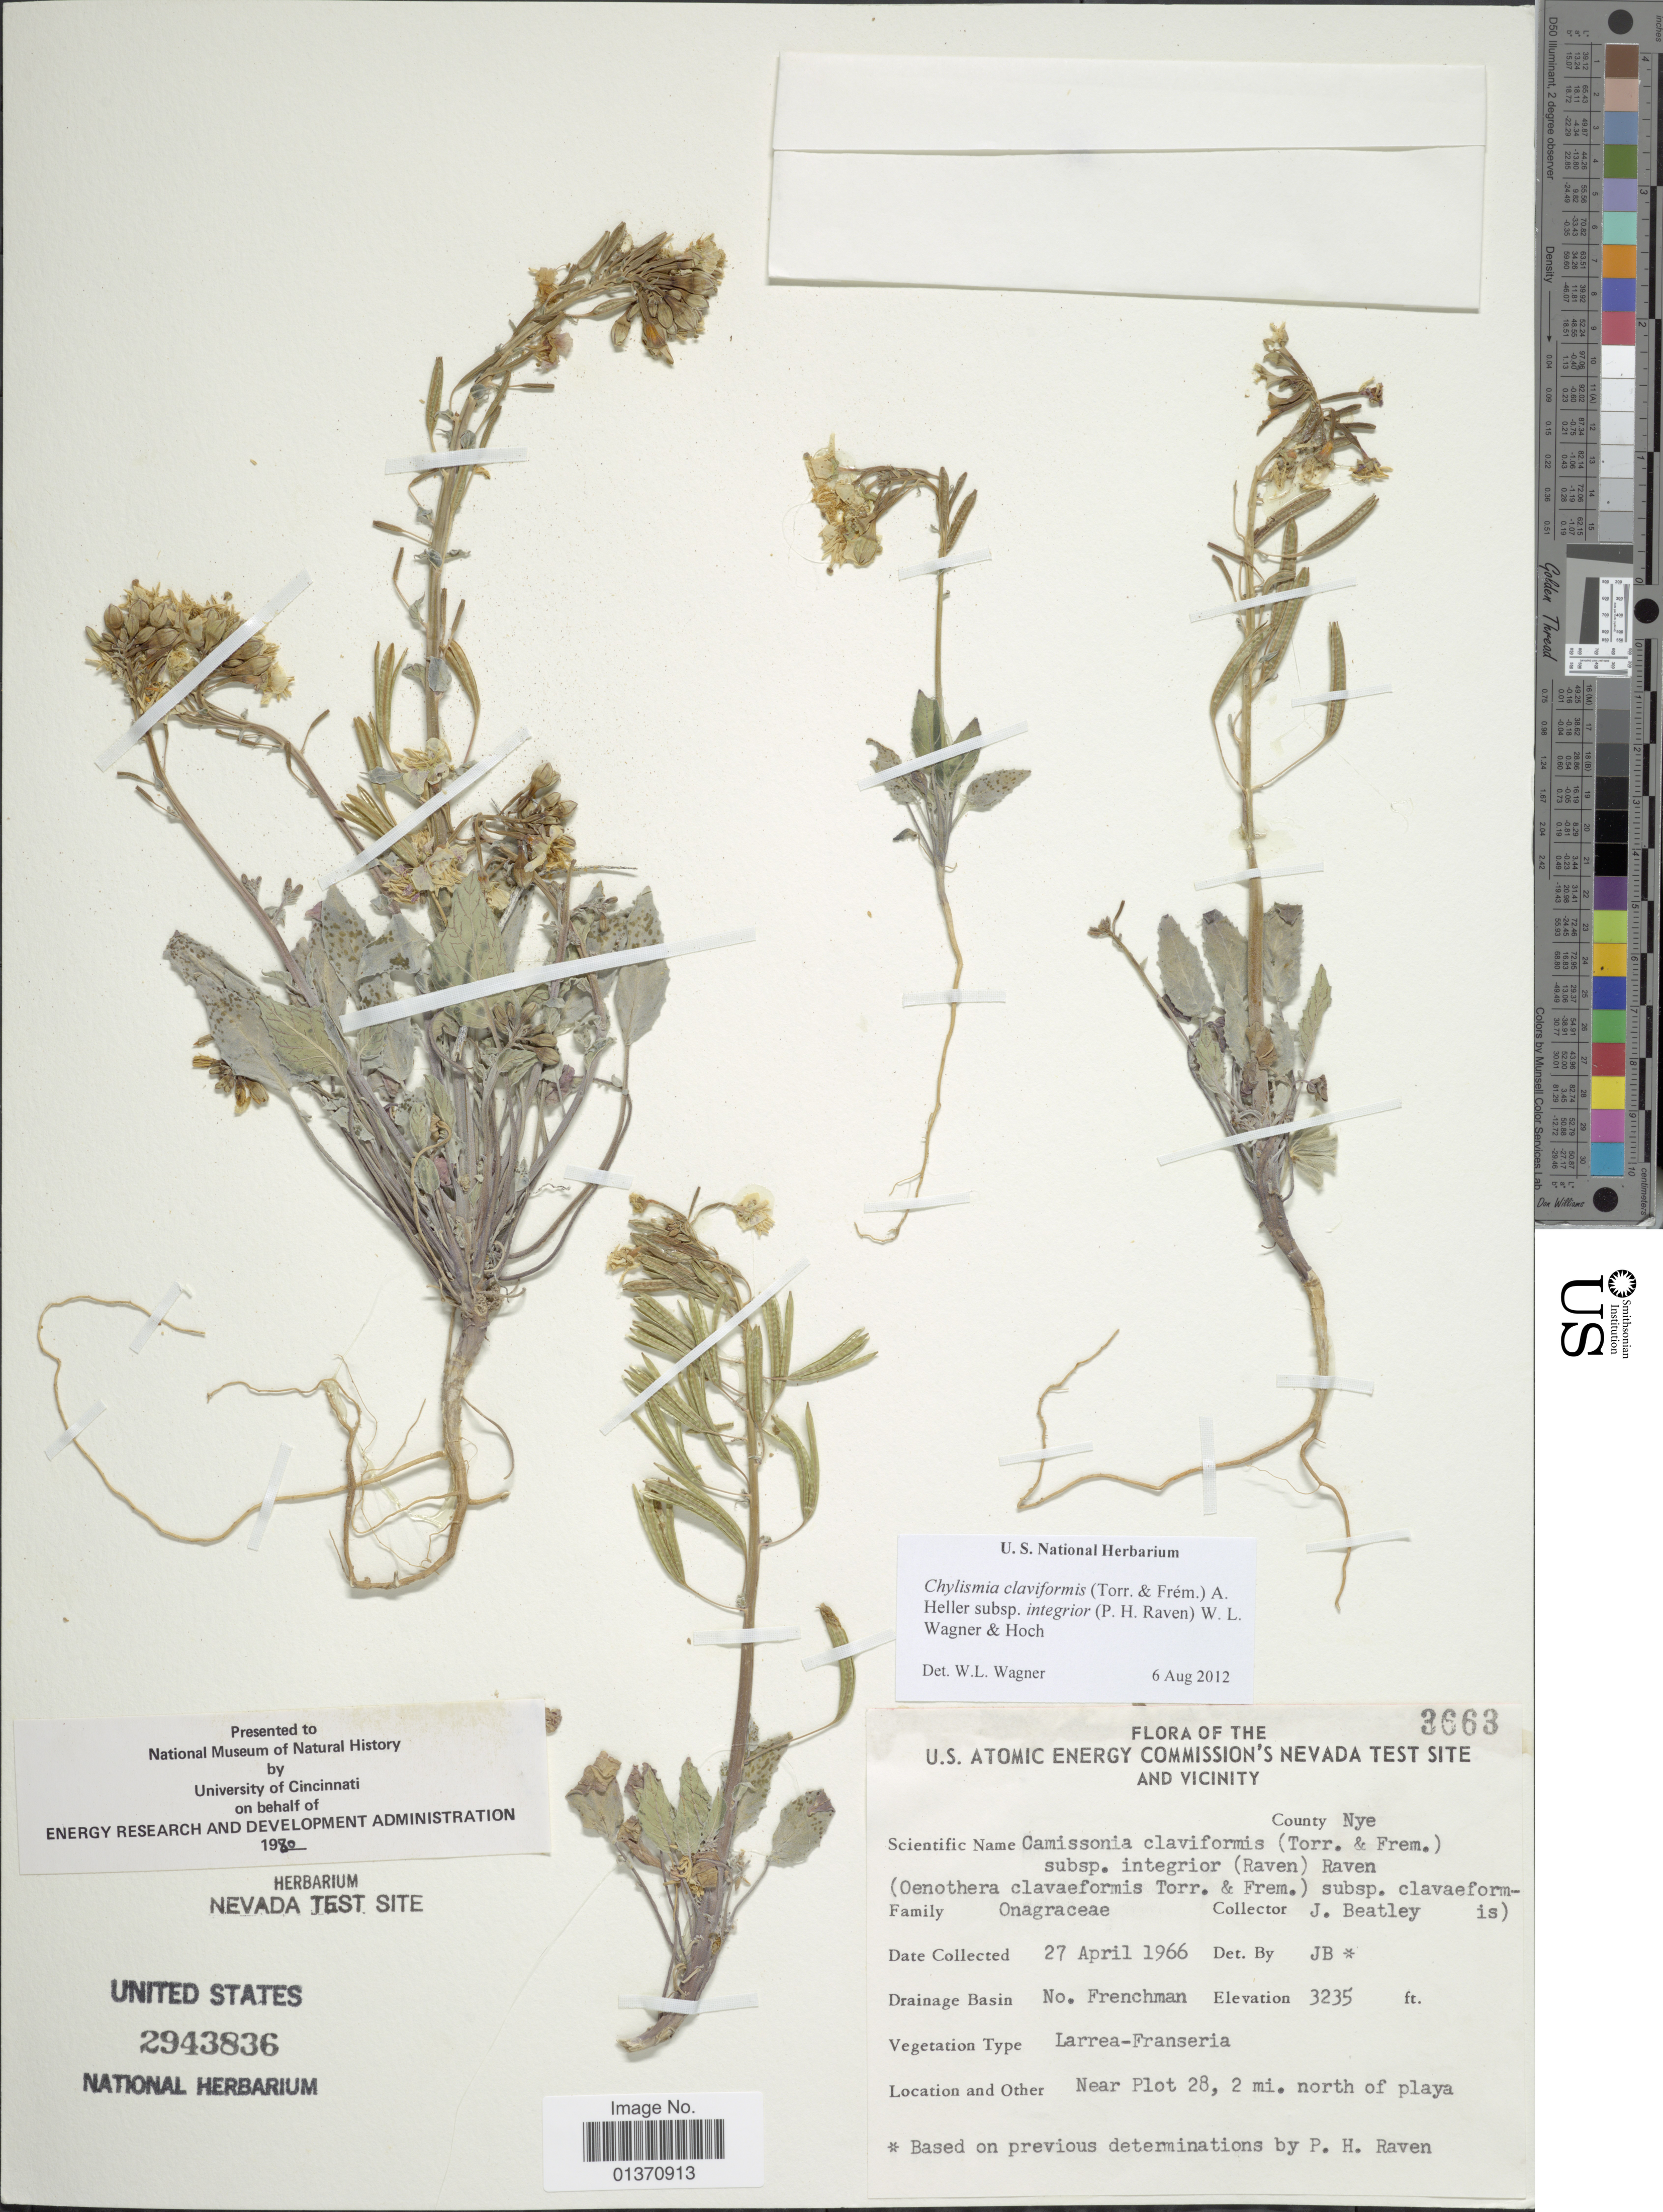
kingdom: Plantae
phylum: Tracheophyta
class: Magnoliopsida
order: Myrtales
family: Onagraceae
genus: Chylismia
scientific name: Chylismia claviformis subsp. integrior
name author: (P.H. Raven) W.L. Wagner & Hoch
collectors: J. C. Beatley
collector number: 3663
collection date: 1966-04-27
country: United States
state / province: Nevada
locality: U. S. Atomic Energy Commission's Nevada Test Site and Vicinity, No. Frenchman, Near Plot 28, 2 mi. north of playa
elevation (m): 986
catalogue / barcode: US 2943836